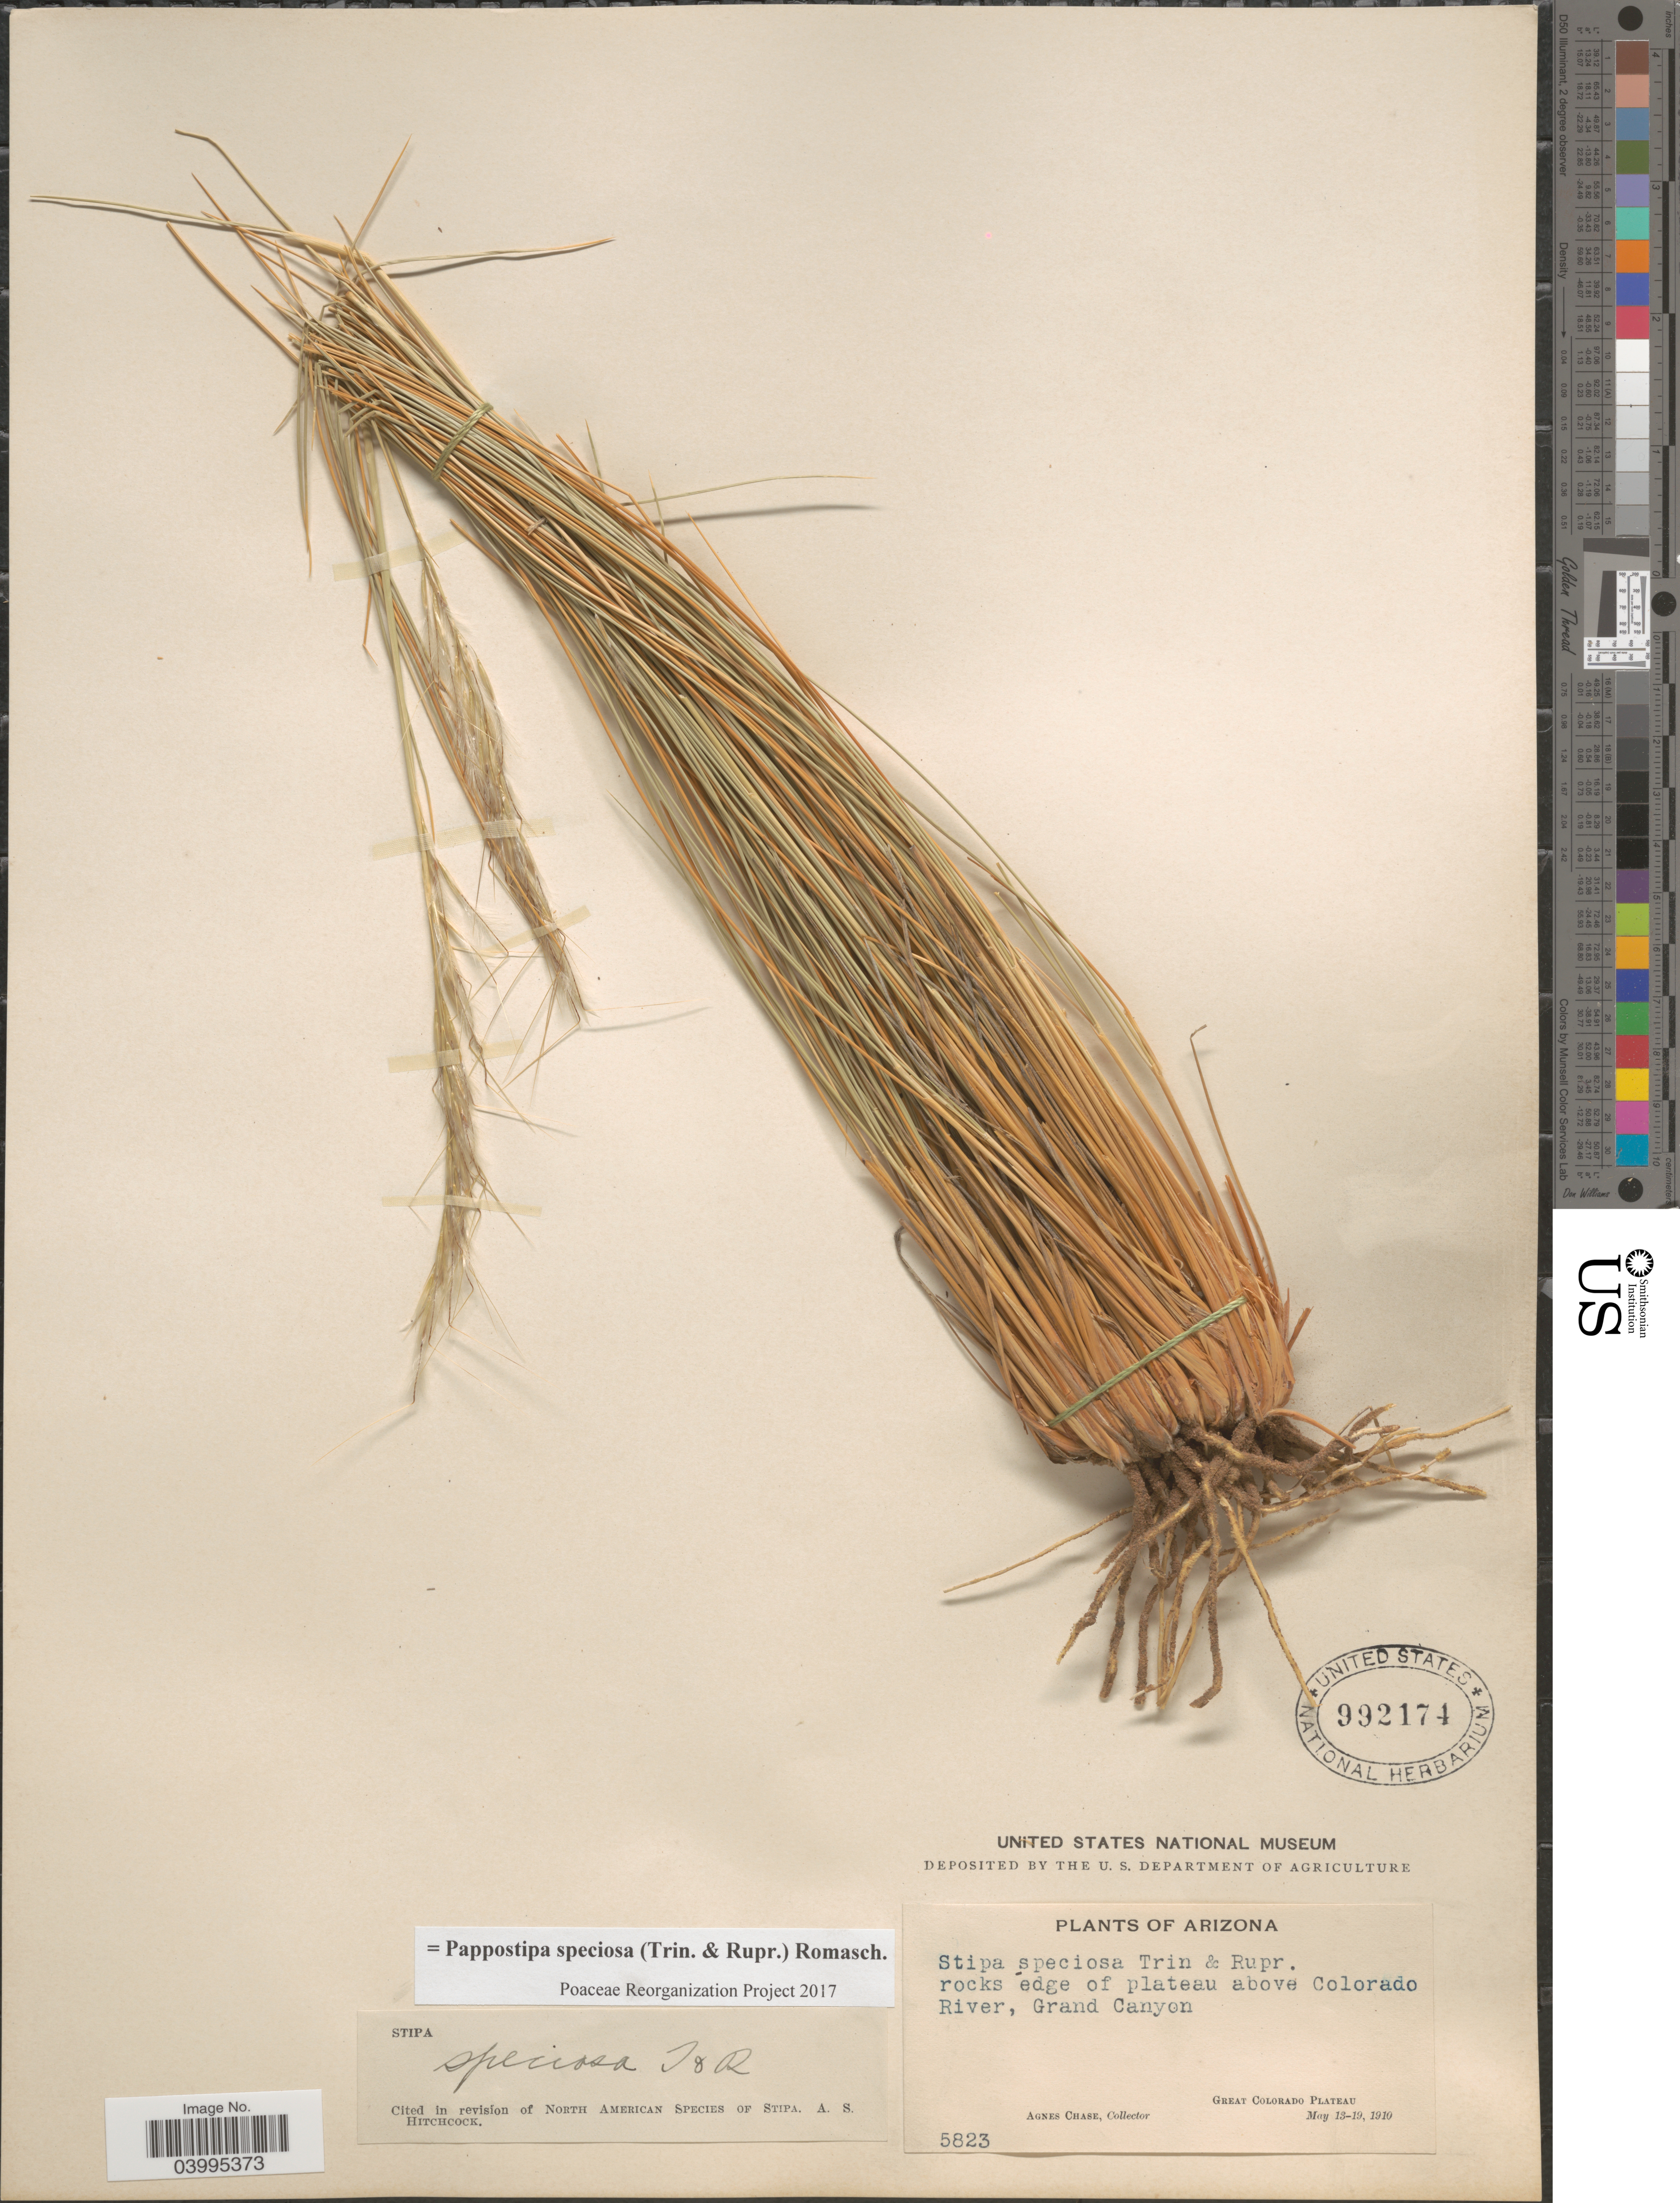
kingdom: Plantae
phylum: Tracheophyta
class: Liliopsida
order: Poales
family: Poaceae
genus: Pappostipa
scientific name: Pappostipa speciosa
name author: (Trin. & Rupr.) Romasch.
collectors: A. Chase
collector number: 5823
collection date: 1910-05-13/1910-05-19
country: United States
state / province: Arizona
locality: Rocks edge of plateau above Colorado River, Grand Canyon. Great Colorado Plateau.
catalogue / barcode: US 992174